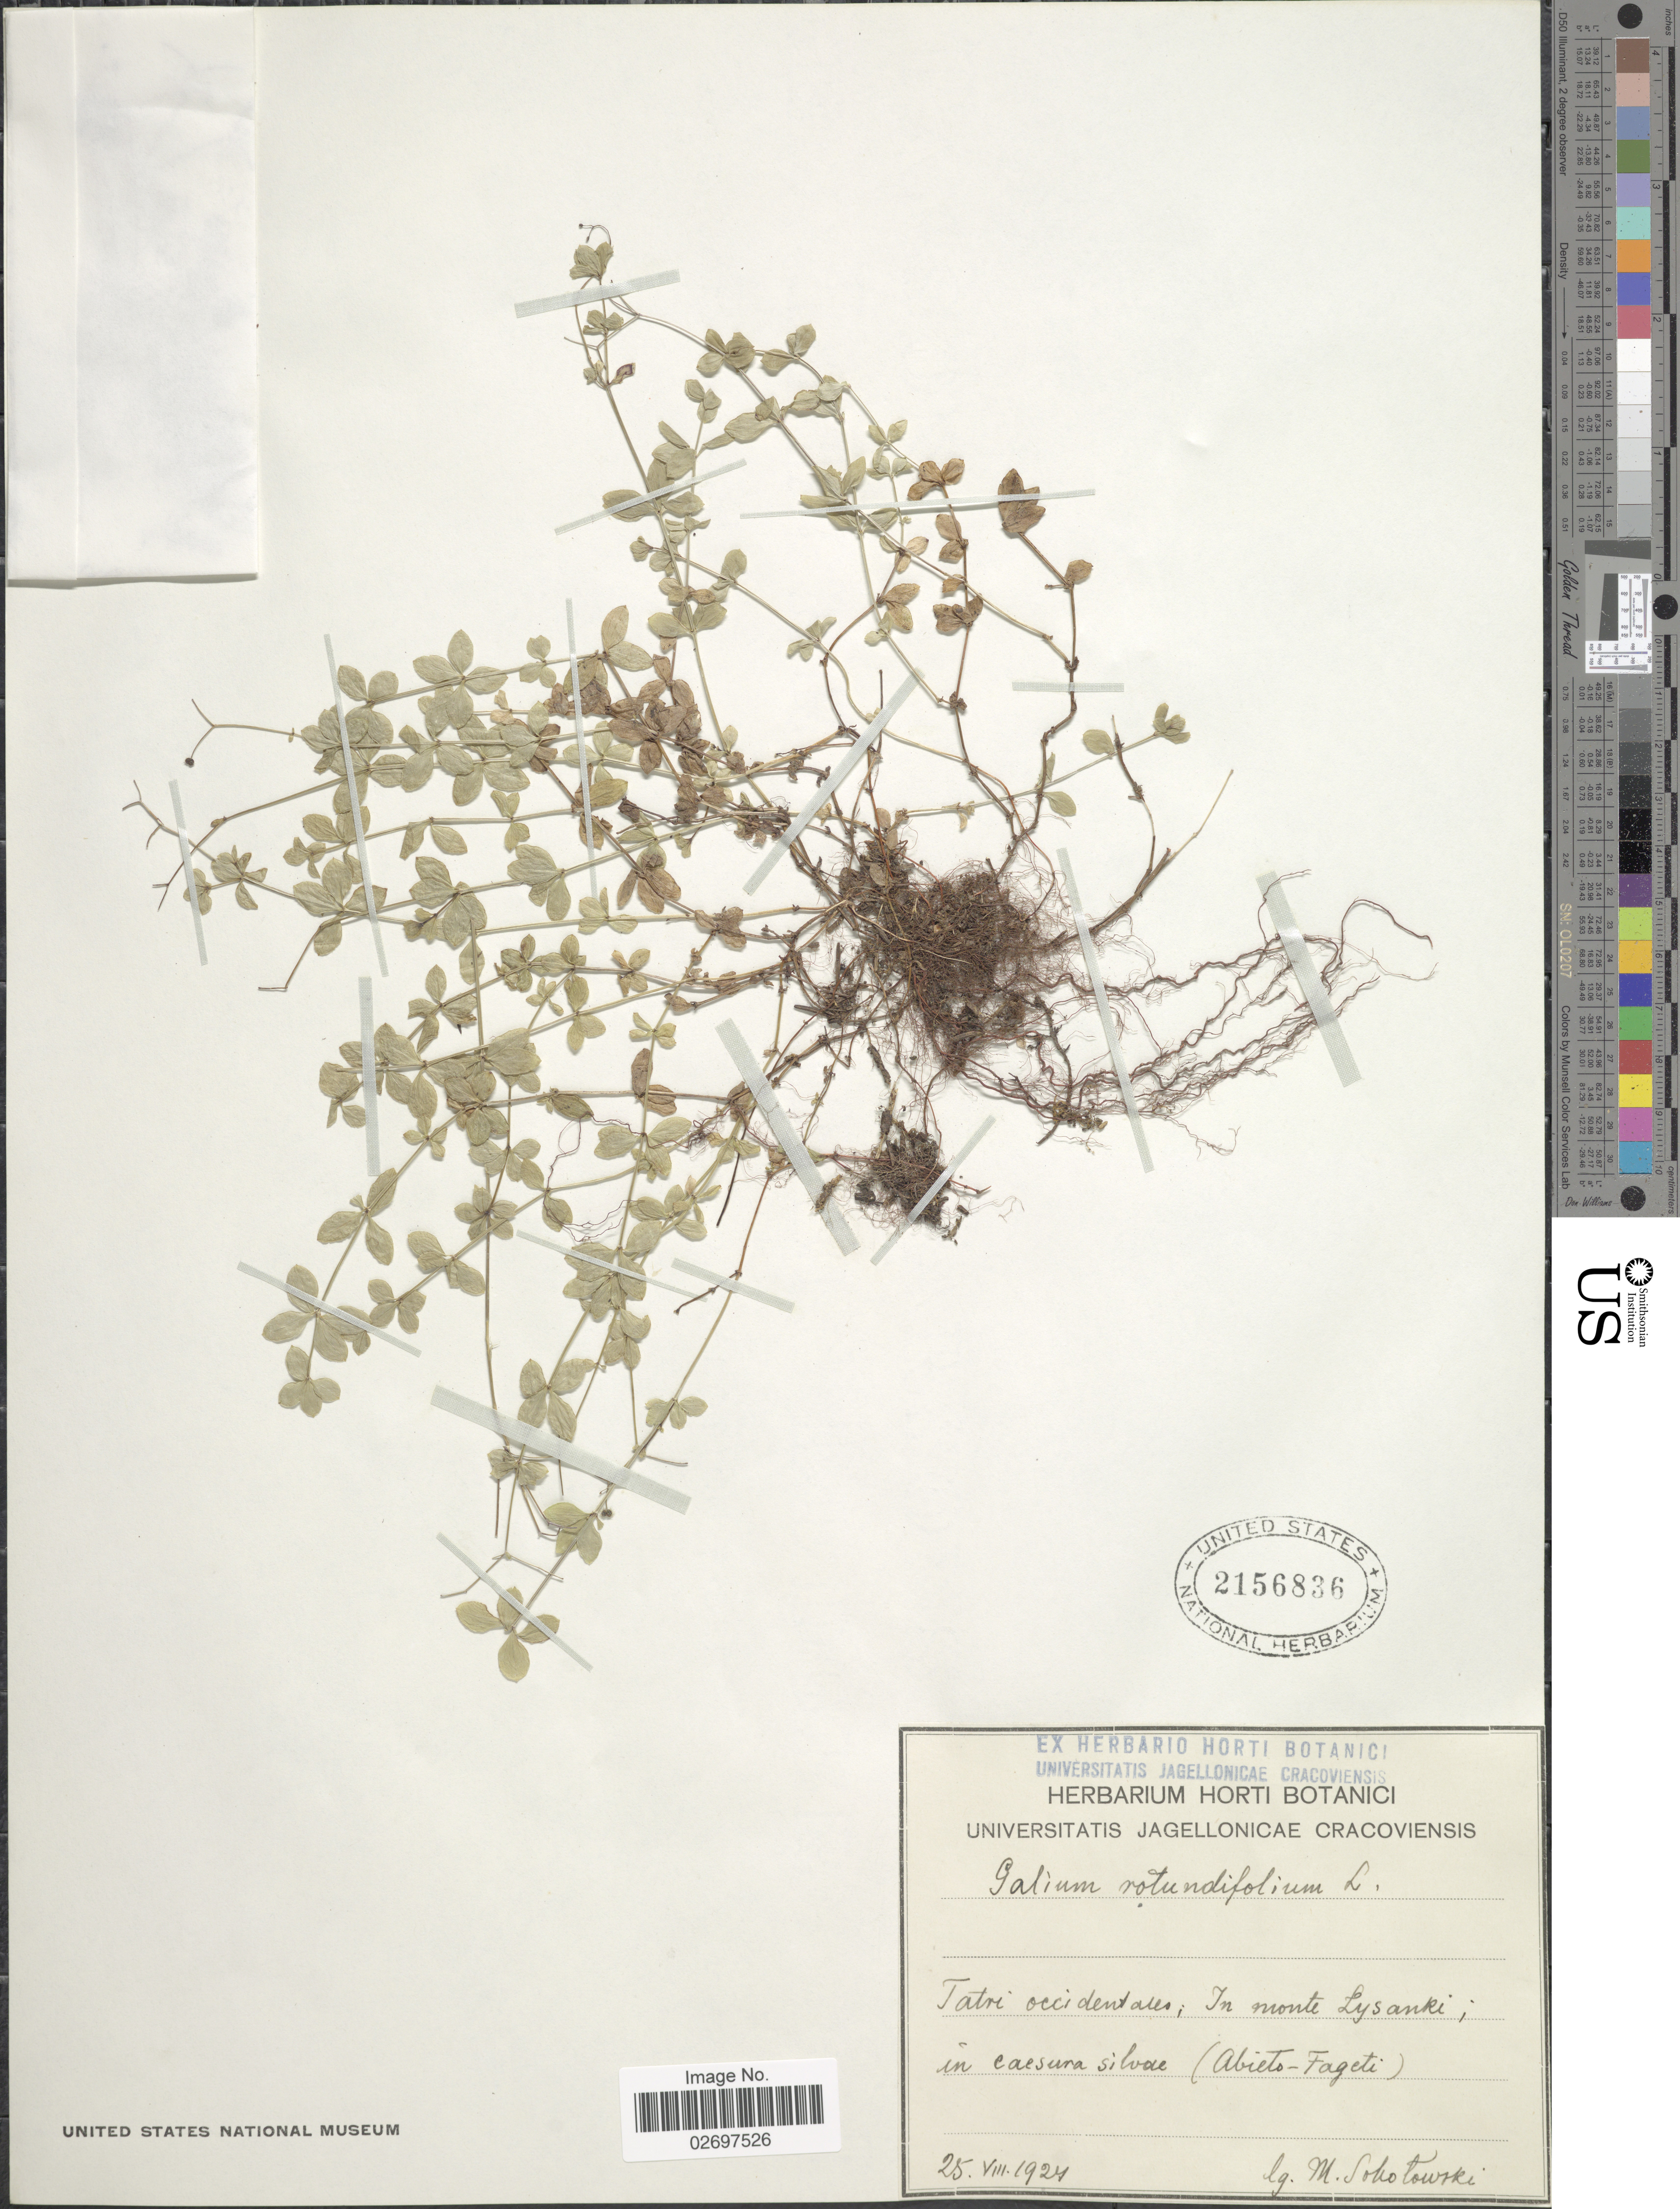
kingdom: Plantae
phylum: Tracheophyta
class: Magnoliopsida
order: Gentianales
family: Rubiaceae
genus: Galium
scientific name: Galium rotundifolium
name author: L.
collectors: M. Sokotowski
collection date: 1924-08-25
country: Poland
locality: Tatri occidentales; In monte Lysanki; in caesura silvae (Abieto-Fageti)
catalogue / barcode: US 2156836